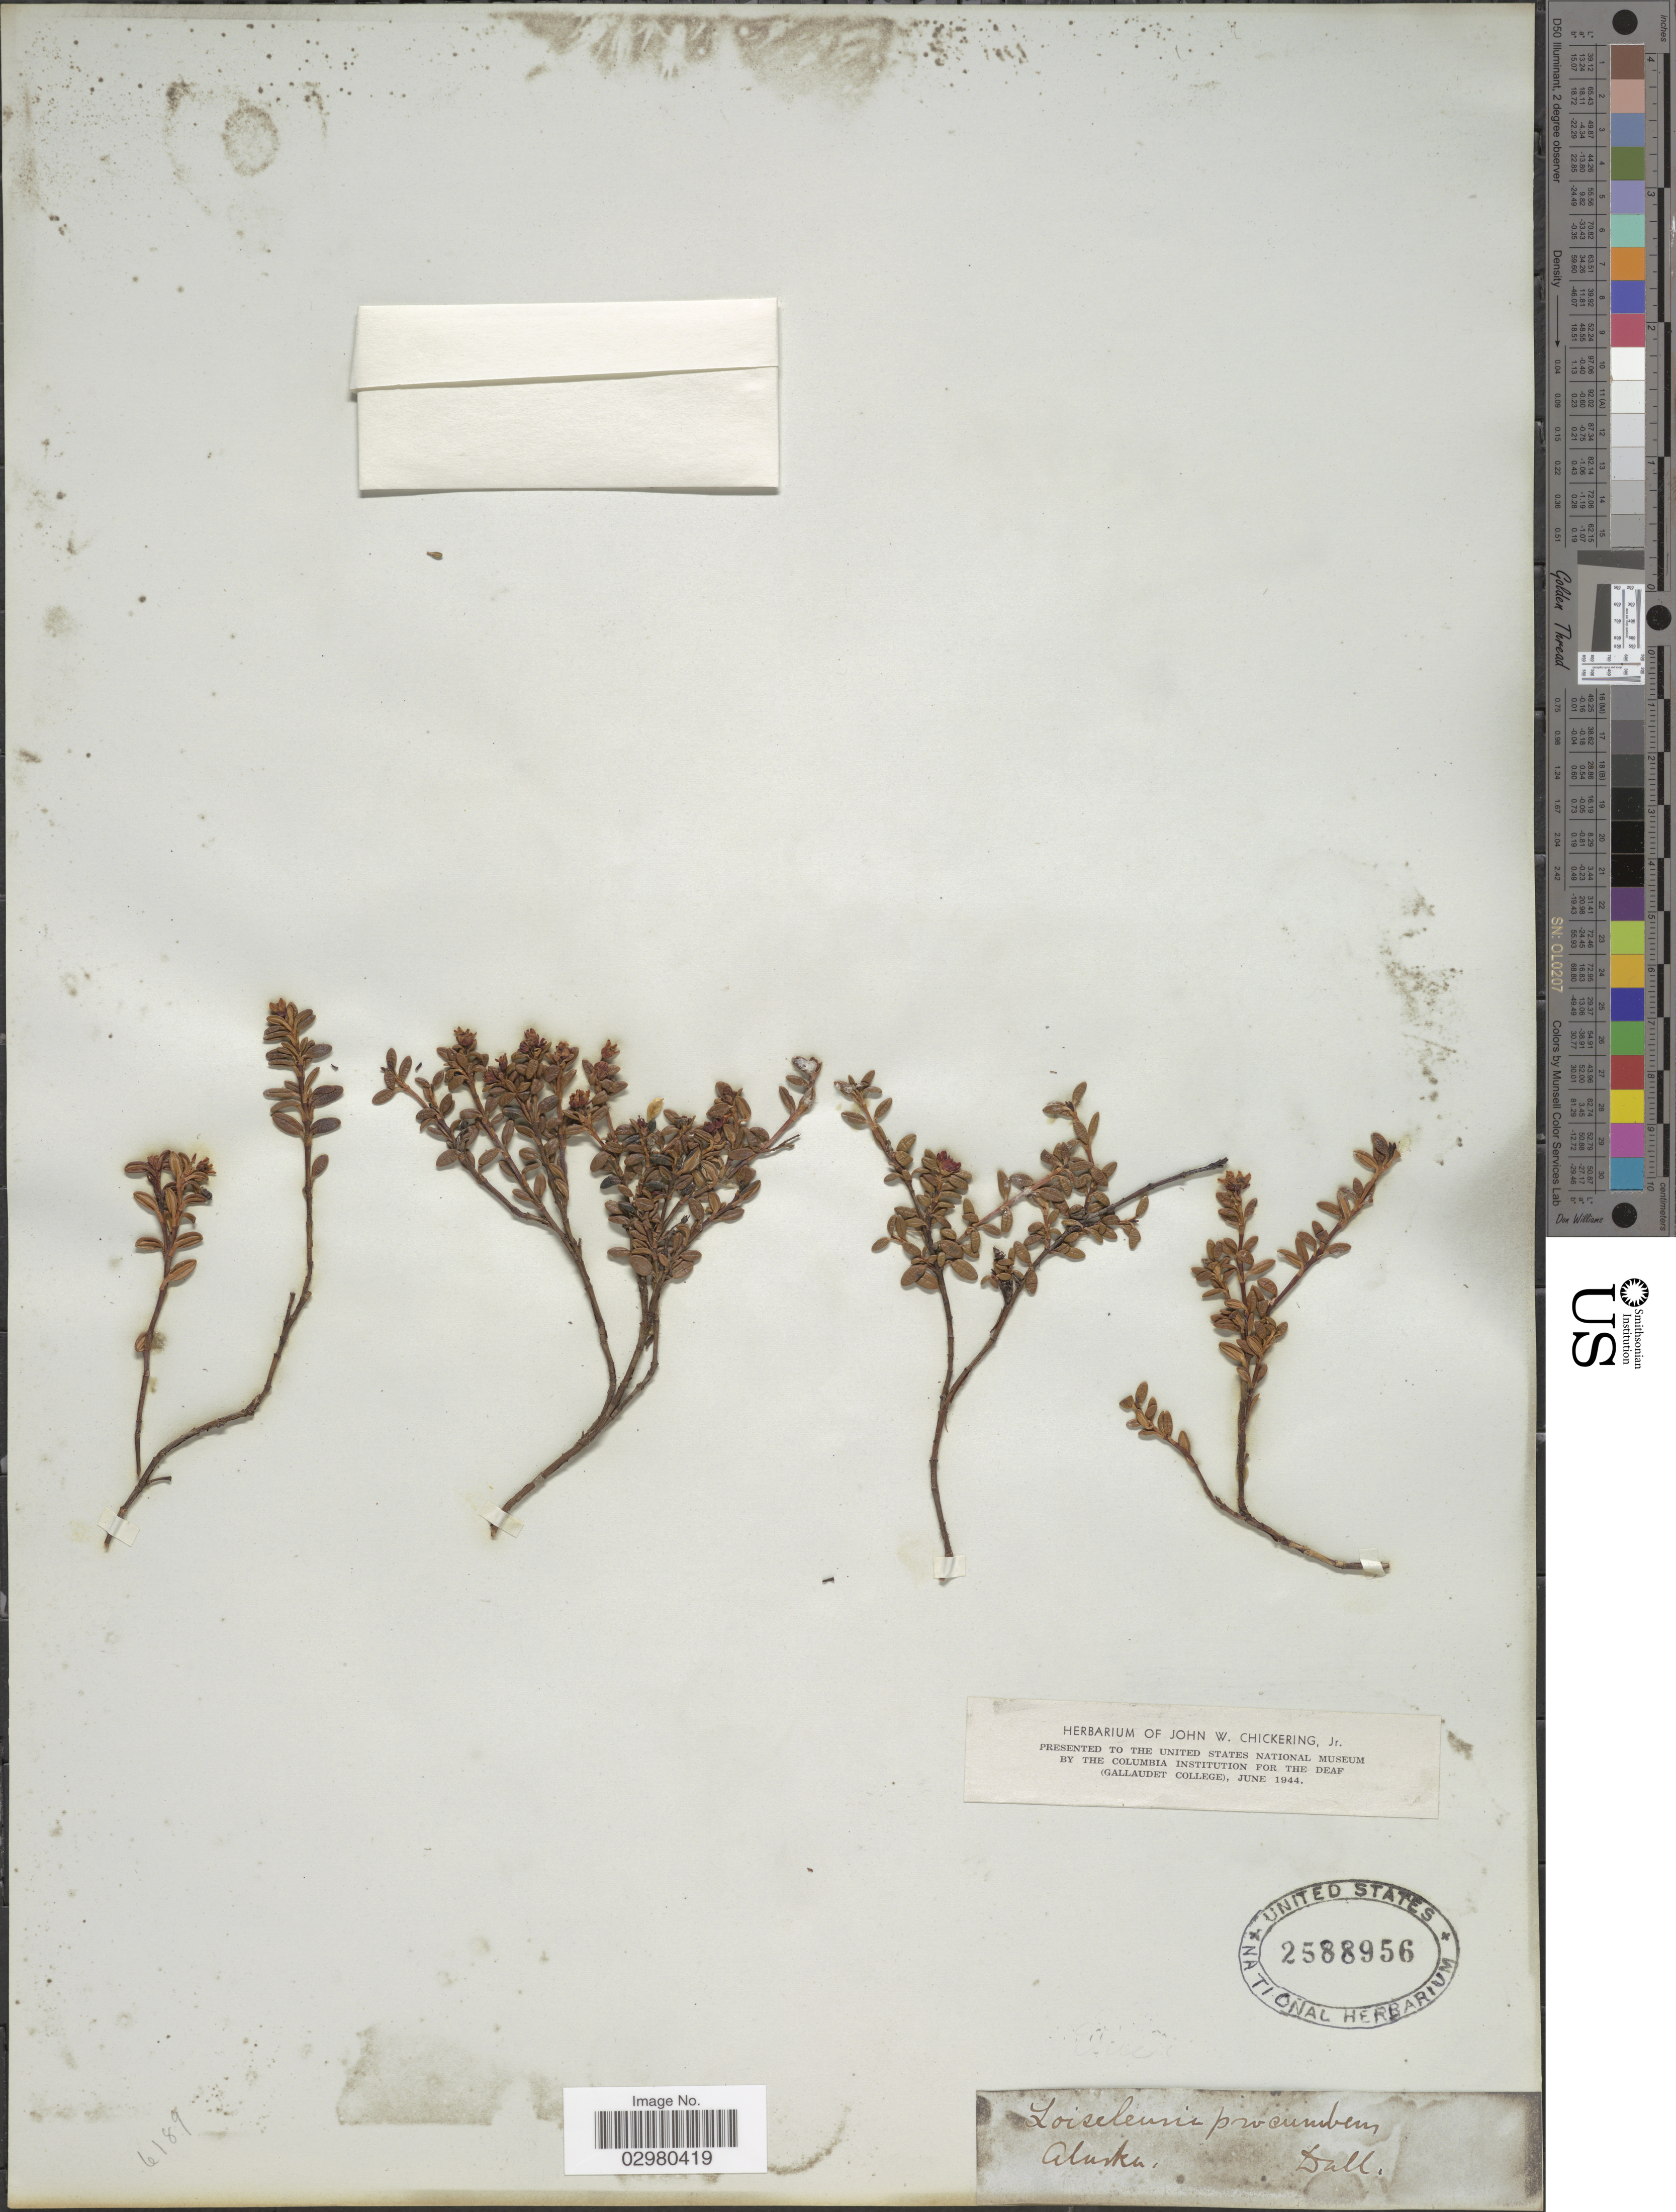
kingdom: Plantae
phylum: Tracheophyta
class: Magnoliopsida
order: Ericales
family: Ericaceae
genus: Loiseleuria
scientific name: Loiseleuria procumbens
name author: (L.) Desv.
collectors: -. Dall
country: United States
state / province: Alaska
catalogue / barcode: US 2588956